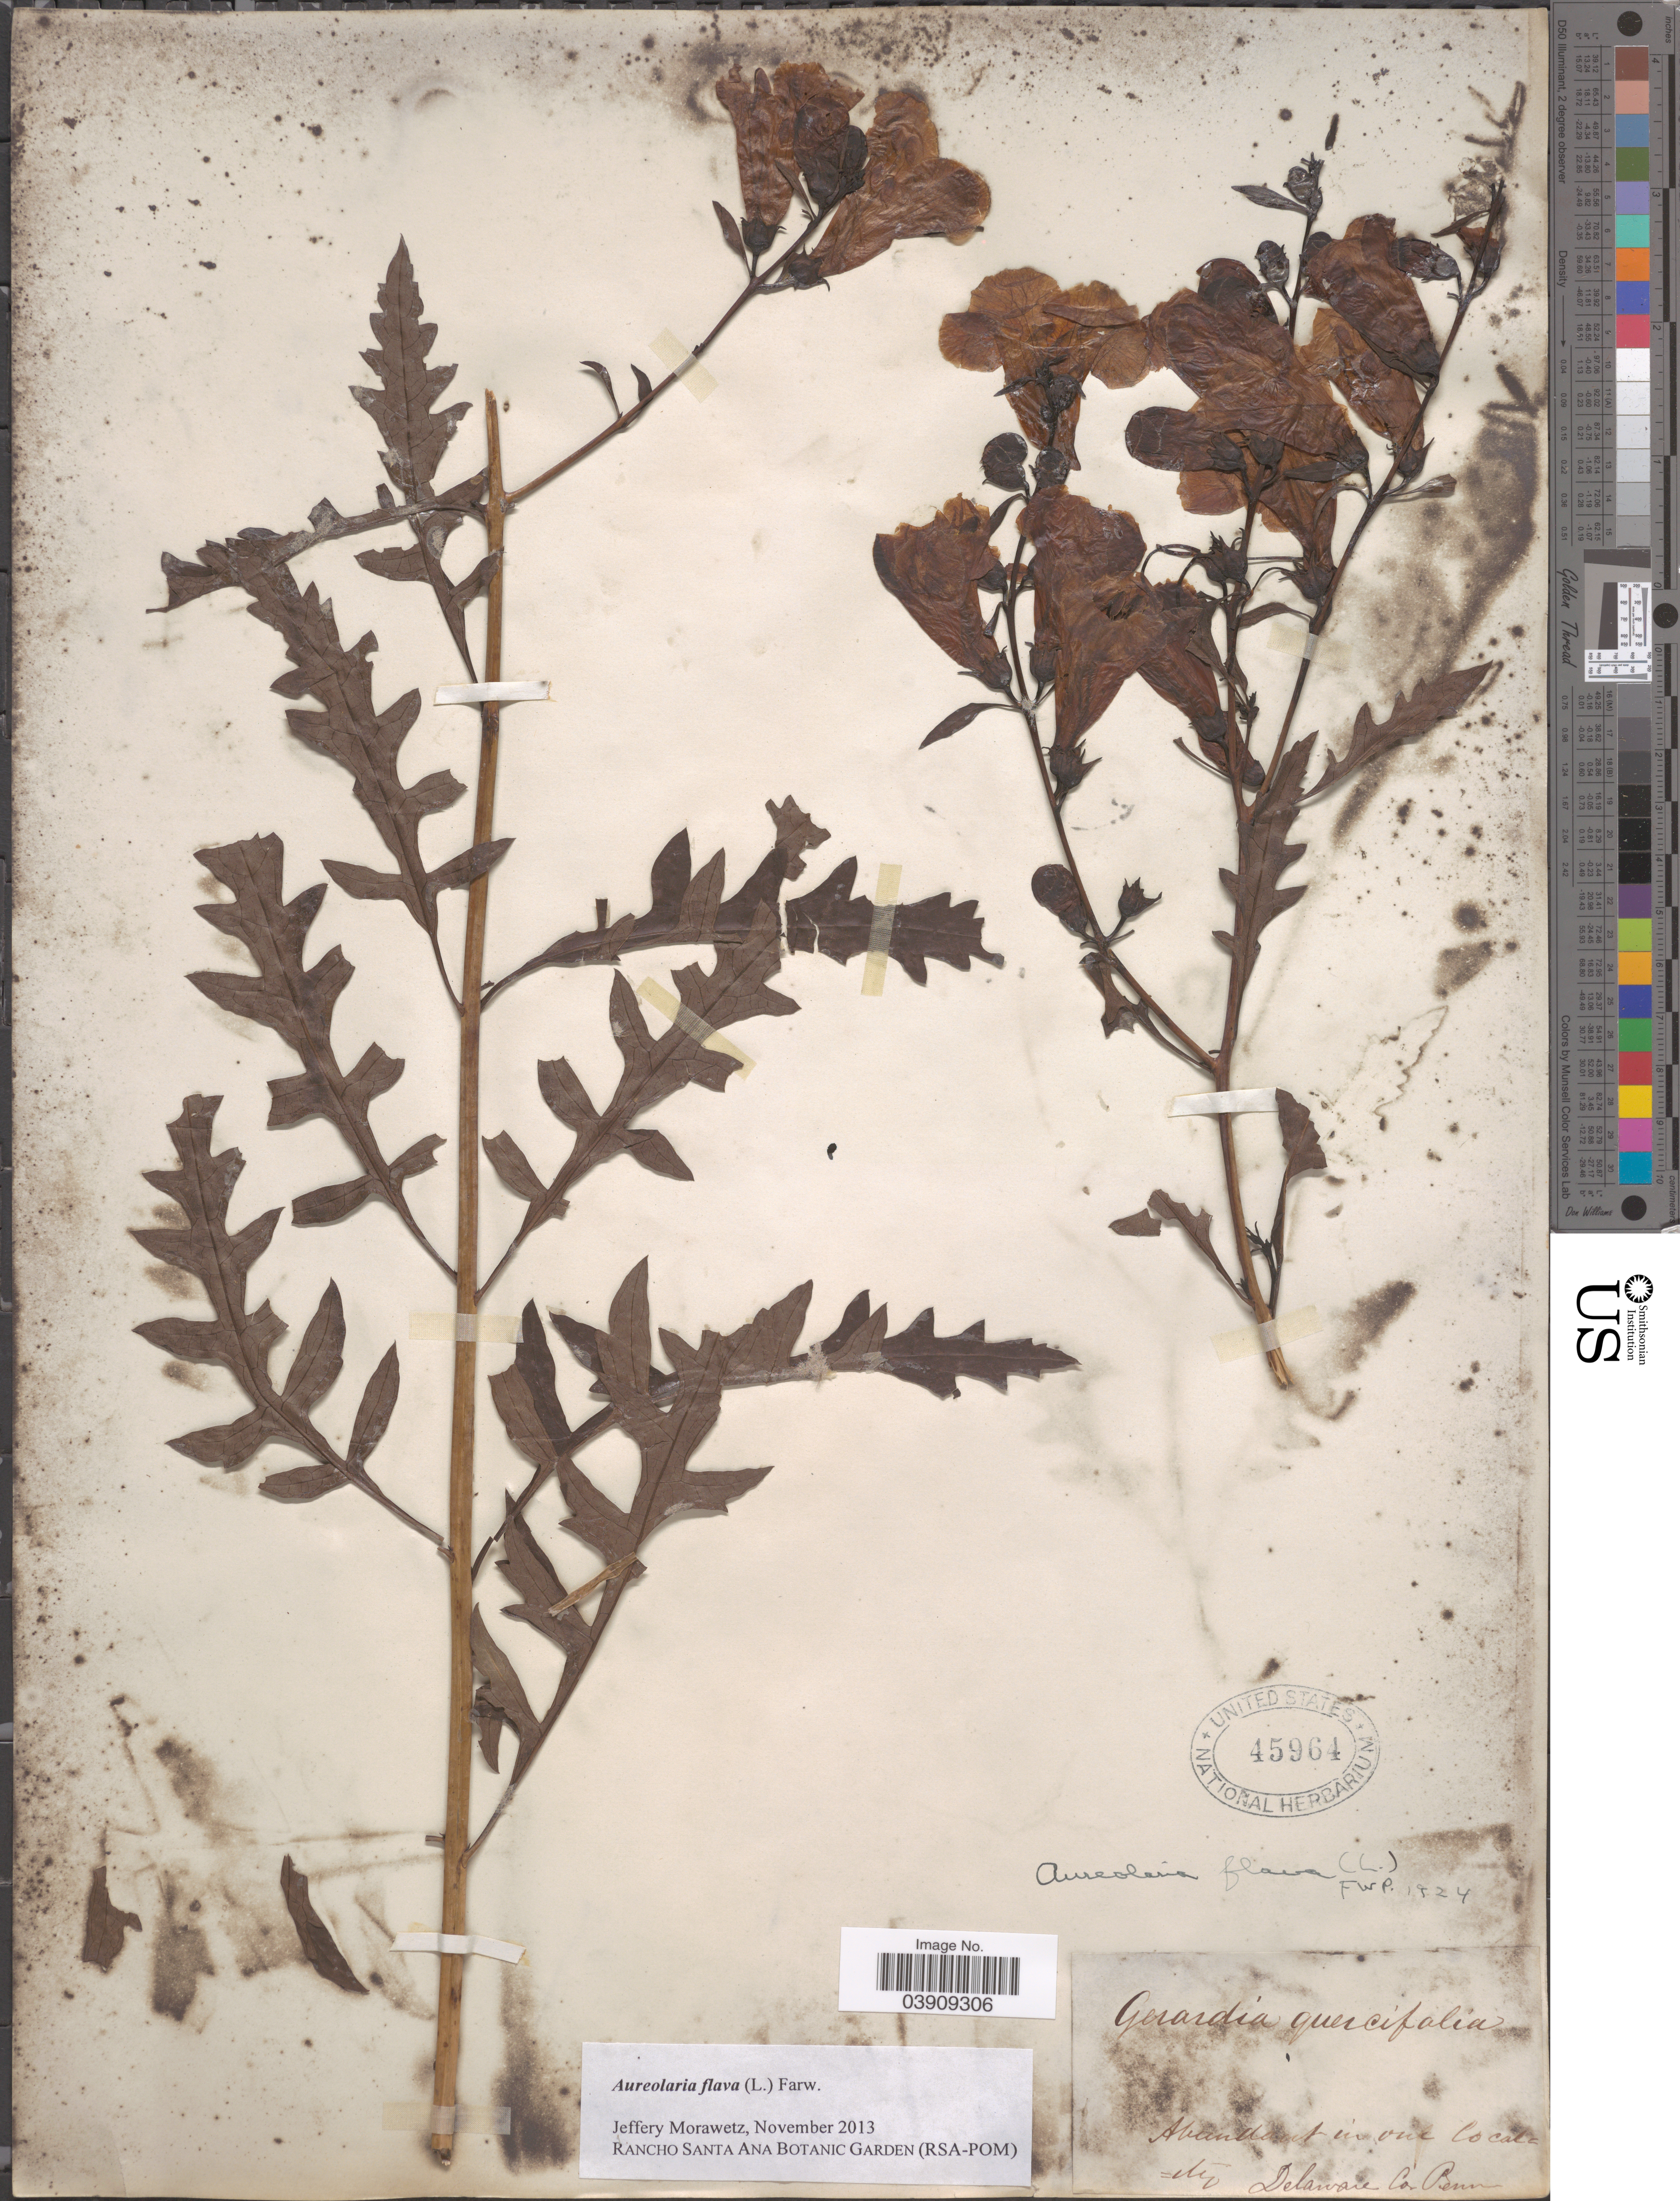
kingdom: Plantae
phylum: Tracheophyta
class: Magnoliopsida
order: Lamiales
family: Orobanchaceae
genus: Aureolaria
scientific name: Aureolaria flava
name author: (L.) Farw.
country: United States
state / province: Pennsylvania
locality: Delaware Co.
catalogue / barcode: US 45964